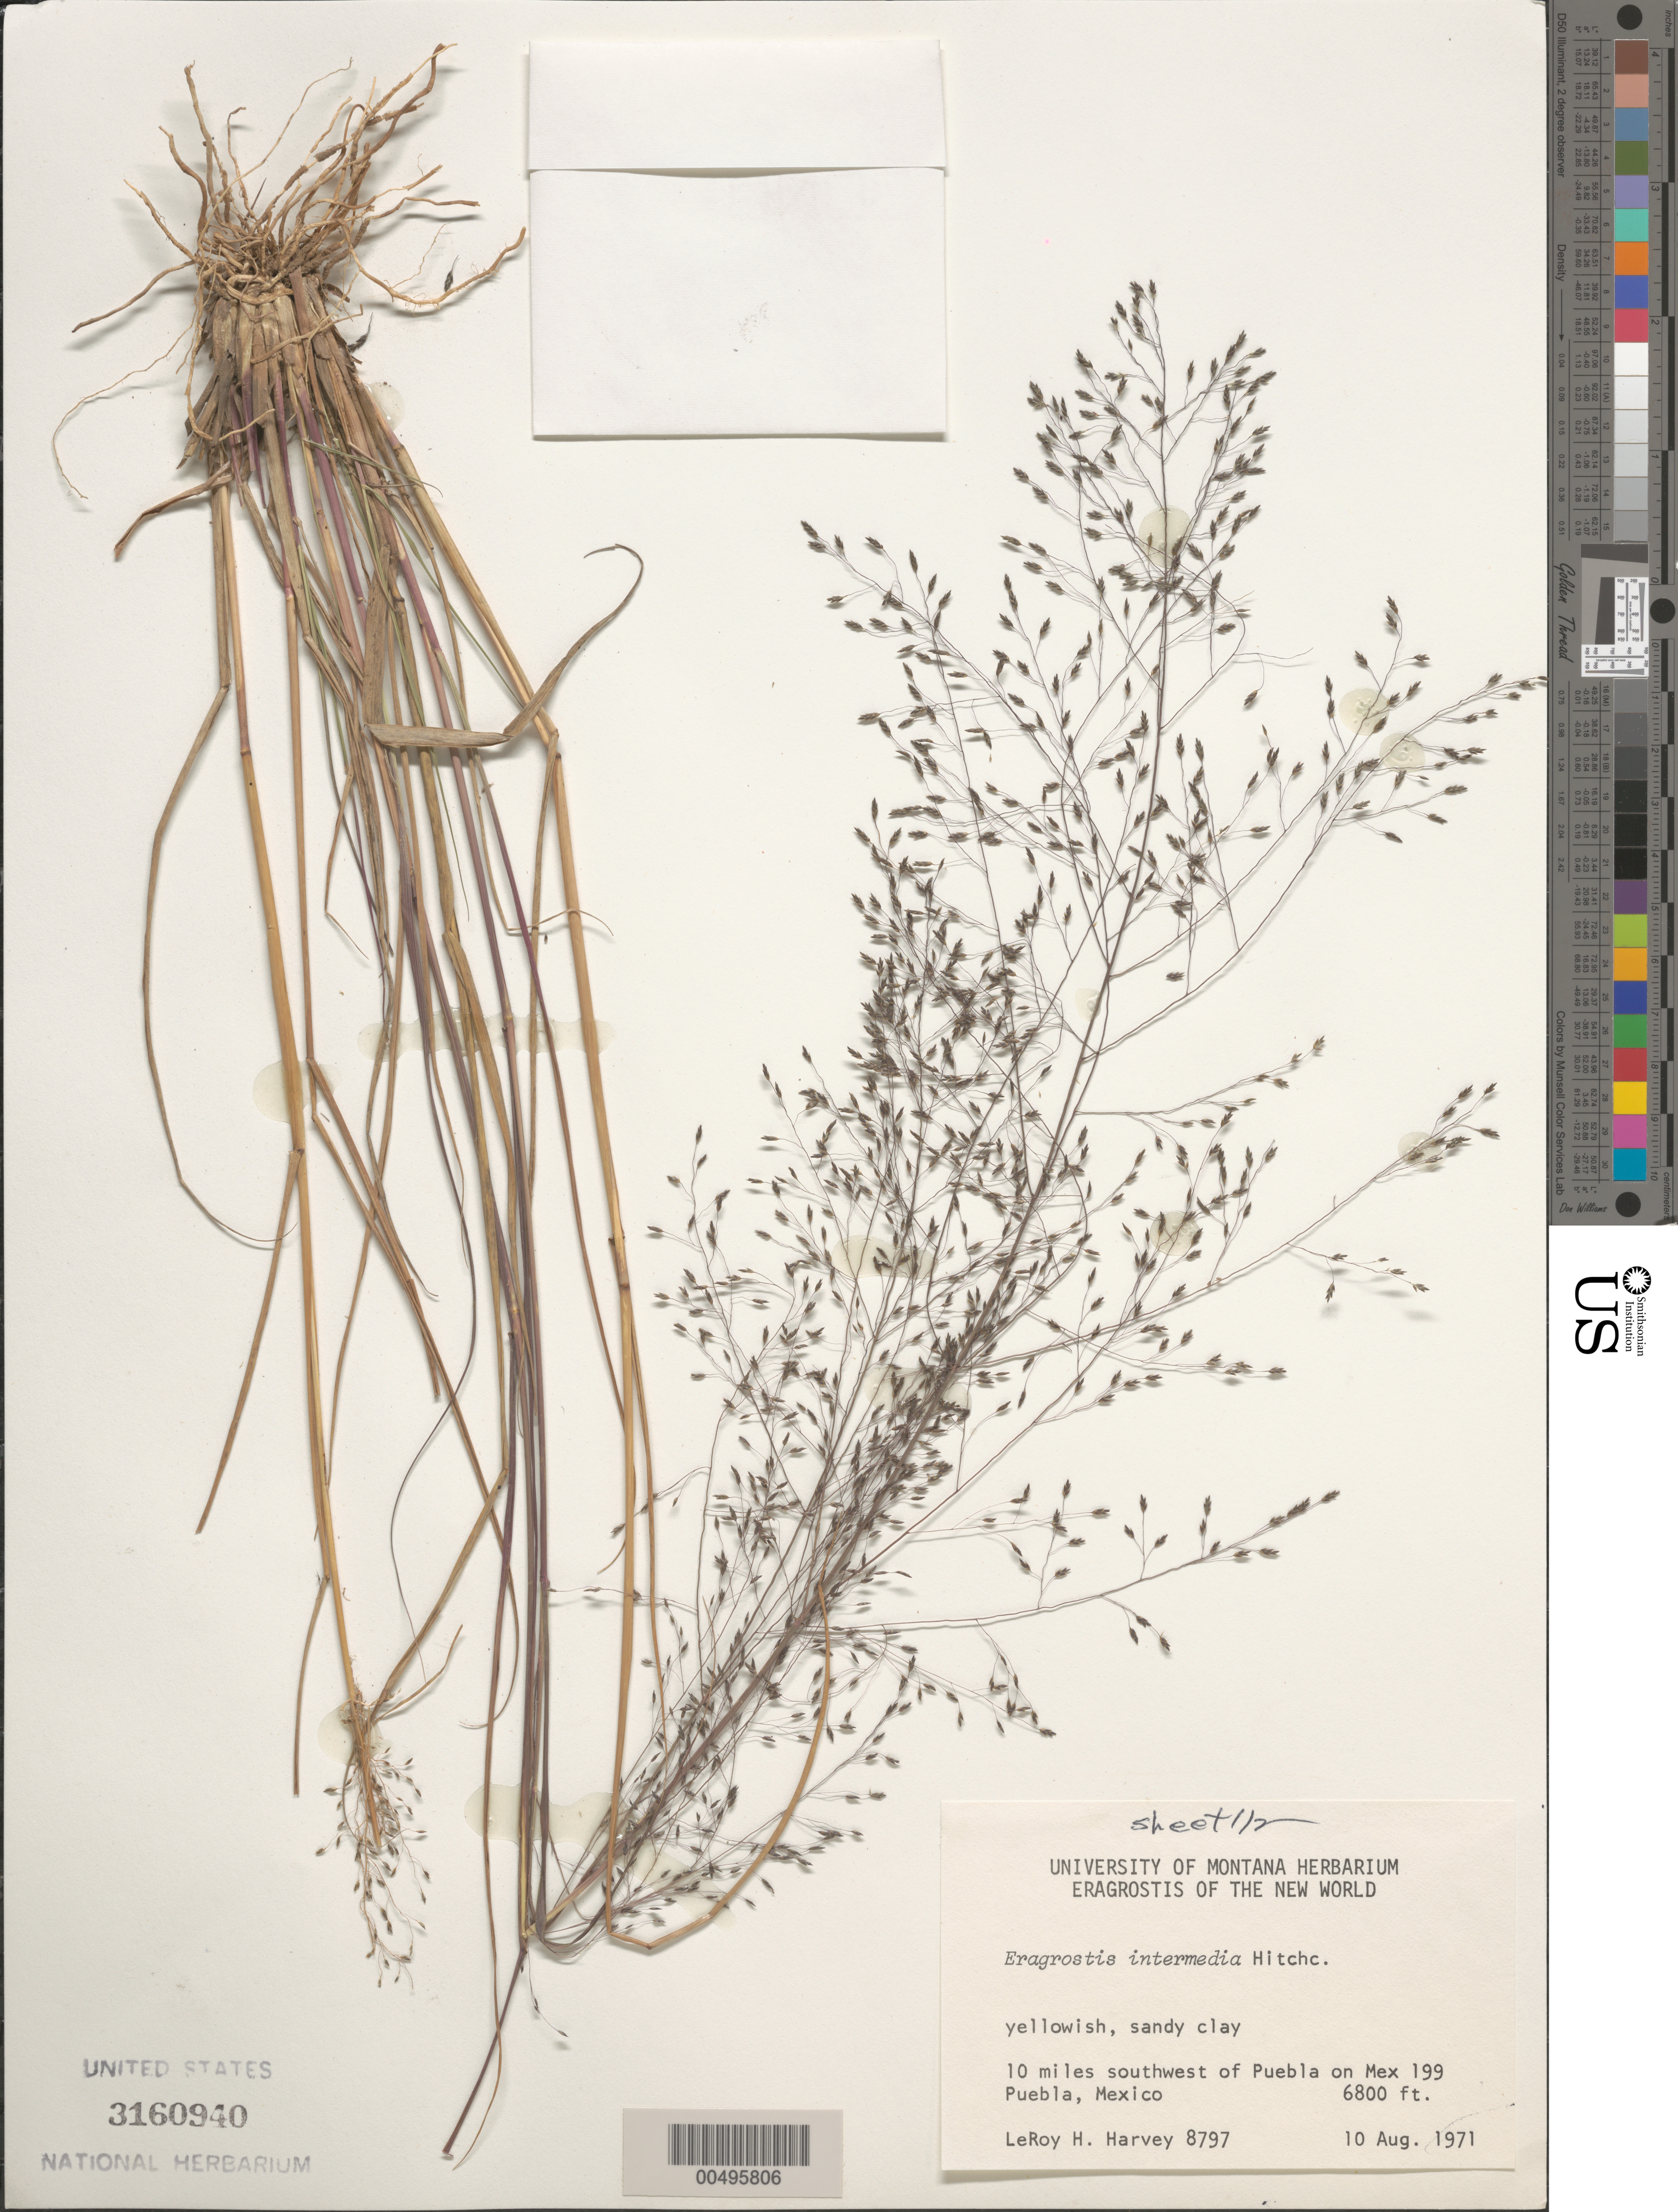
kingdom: Plantae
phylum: Tracheophyta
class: Liliopsida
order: Poales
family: Poaceae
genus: Eragrostis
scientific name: Eragrostis intermedia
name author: Hitchc.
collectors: L. H. Harvey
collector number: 8797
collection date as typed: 10 Aug 1971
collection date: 1971-08-10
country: Mexico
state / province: Puebla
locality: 10 mi SW of Puebla on Mex 199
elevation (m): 2073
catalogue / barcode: US 3160940